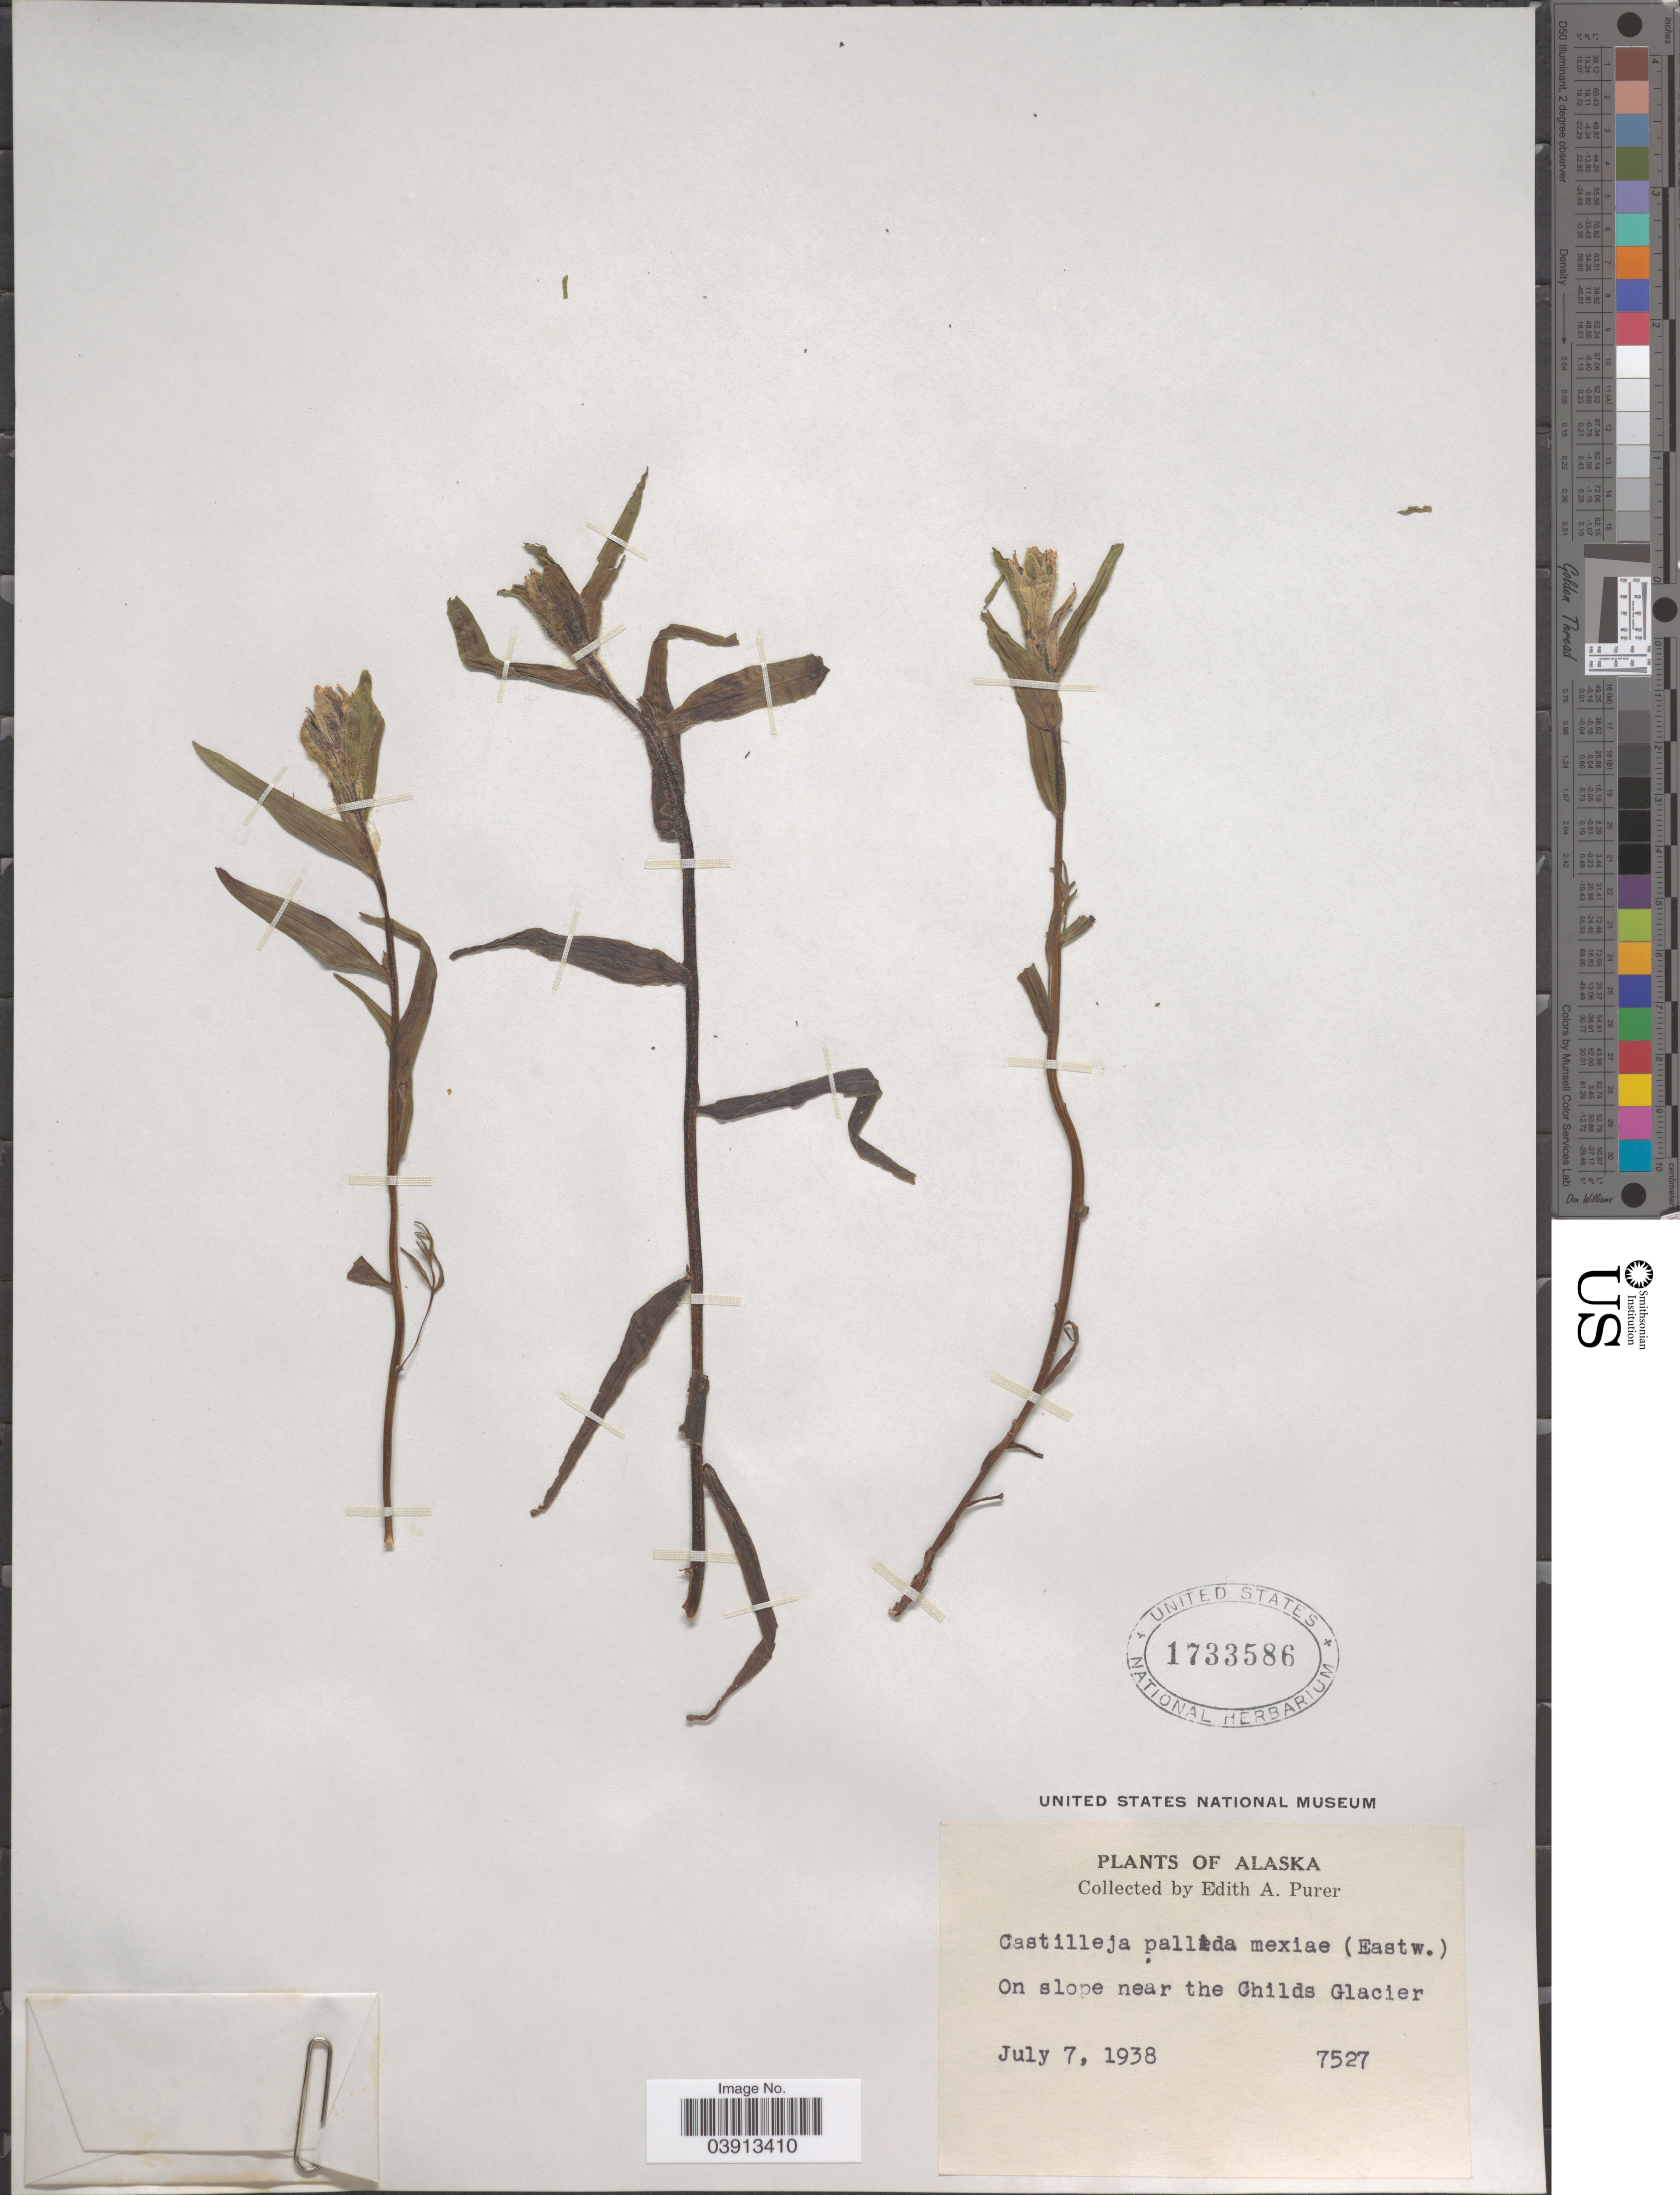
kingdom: Plantae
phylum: Tracheophyta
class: Magnoliopsida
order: Lamiales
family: Orobanchaceae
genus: Castilleja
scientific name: Castilleja pallida subsp. mexiae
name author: Pennell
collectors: E. Purer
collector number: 7527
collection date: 1938-07-07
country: United States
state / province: Alaska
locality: On slope near the Childs Glacier.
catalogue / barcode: US 1733586